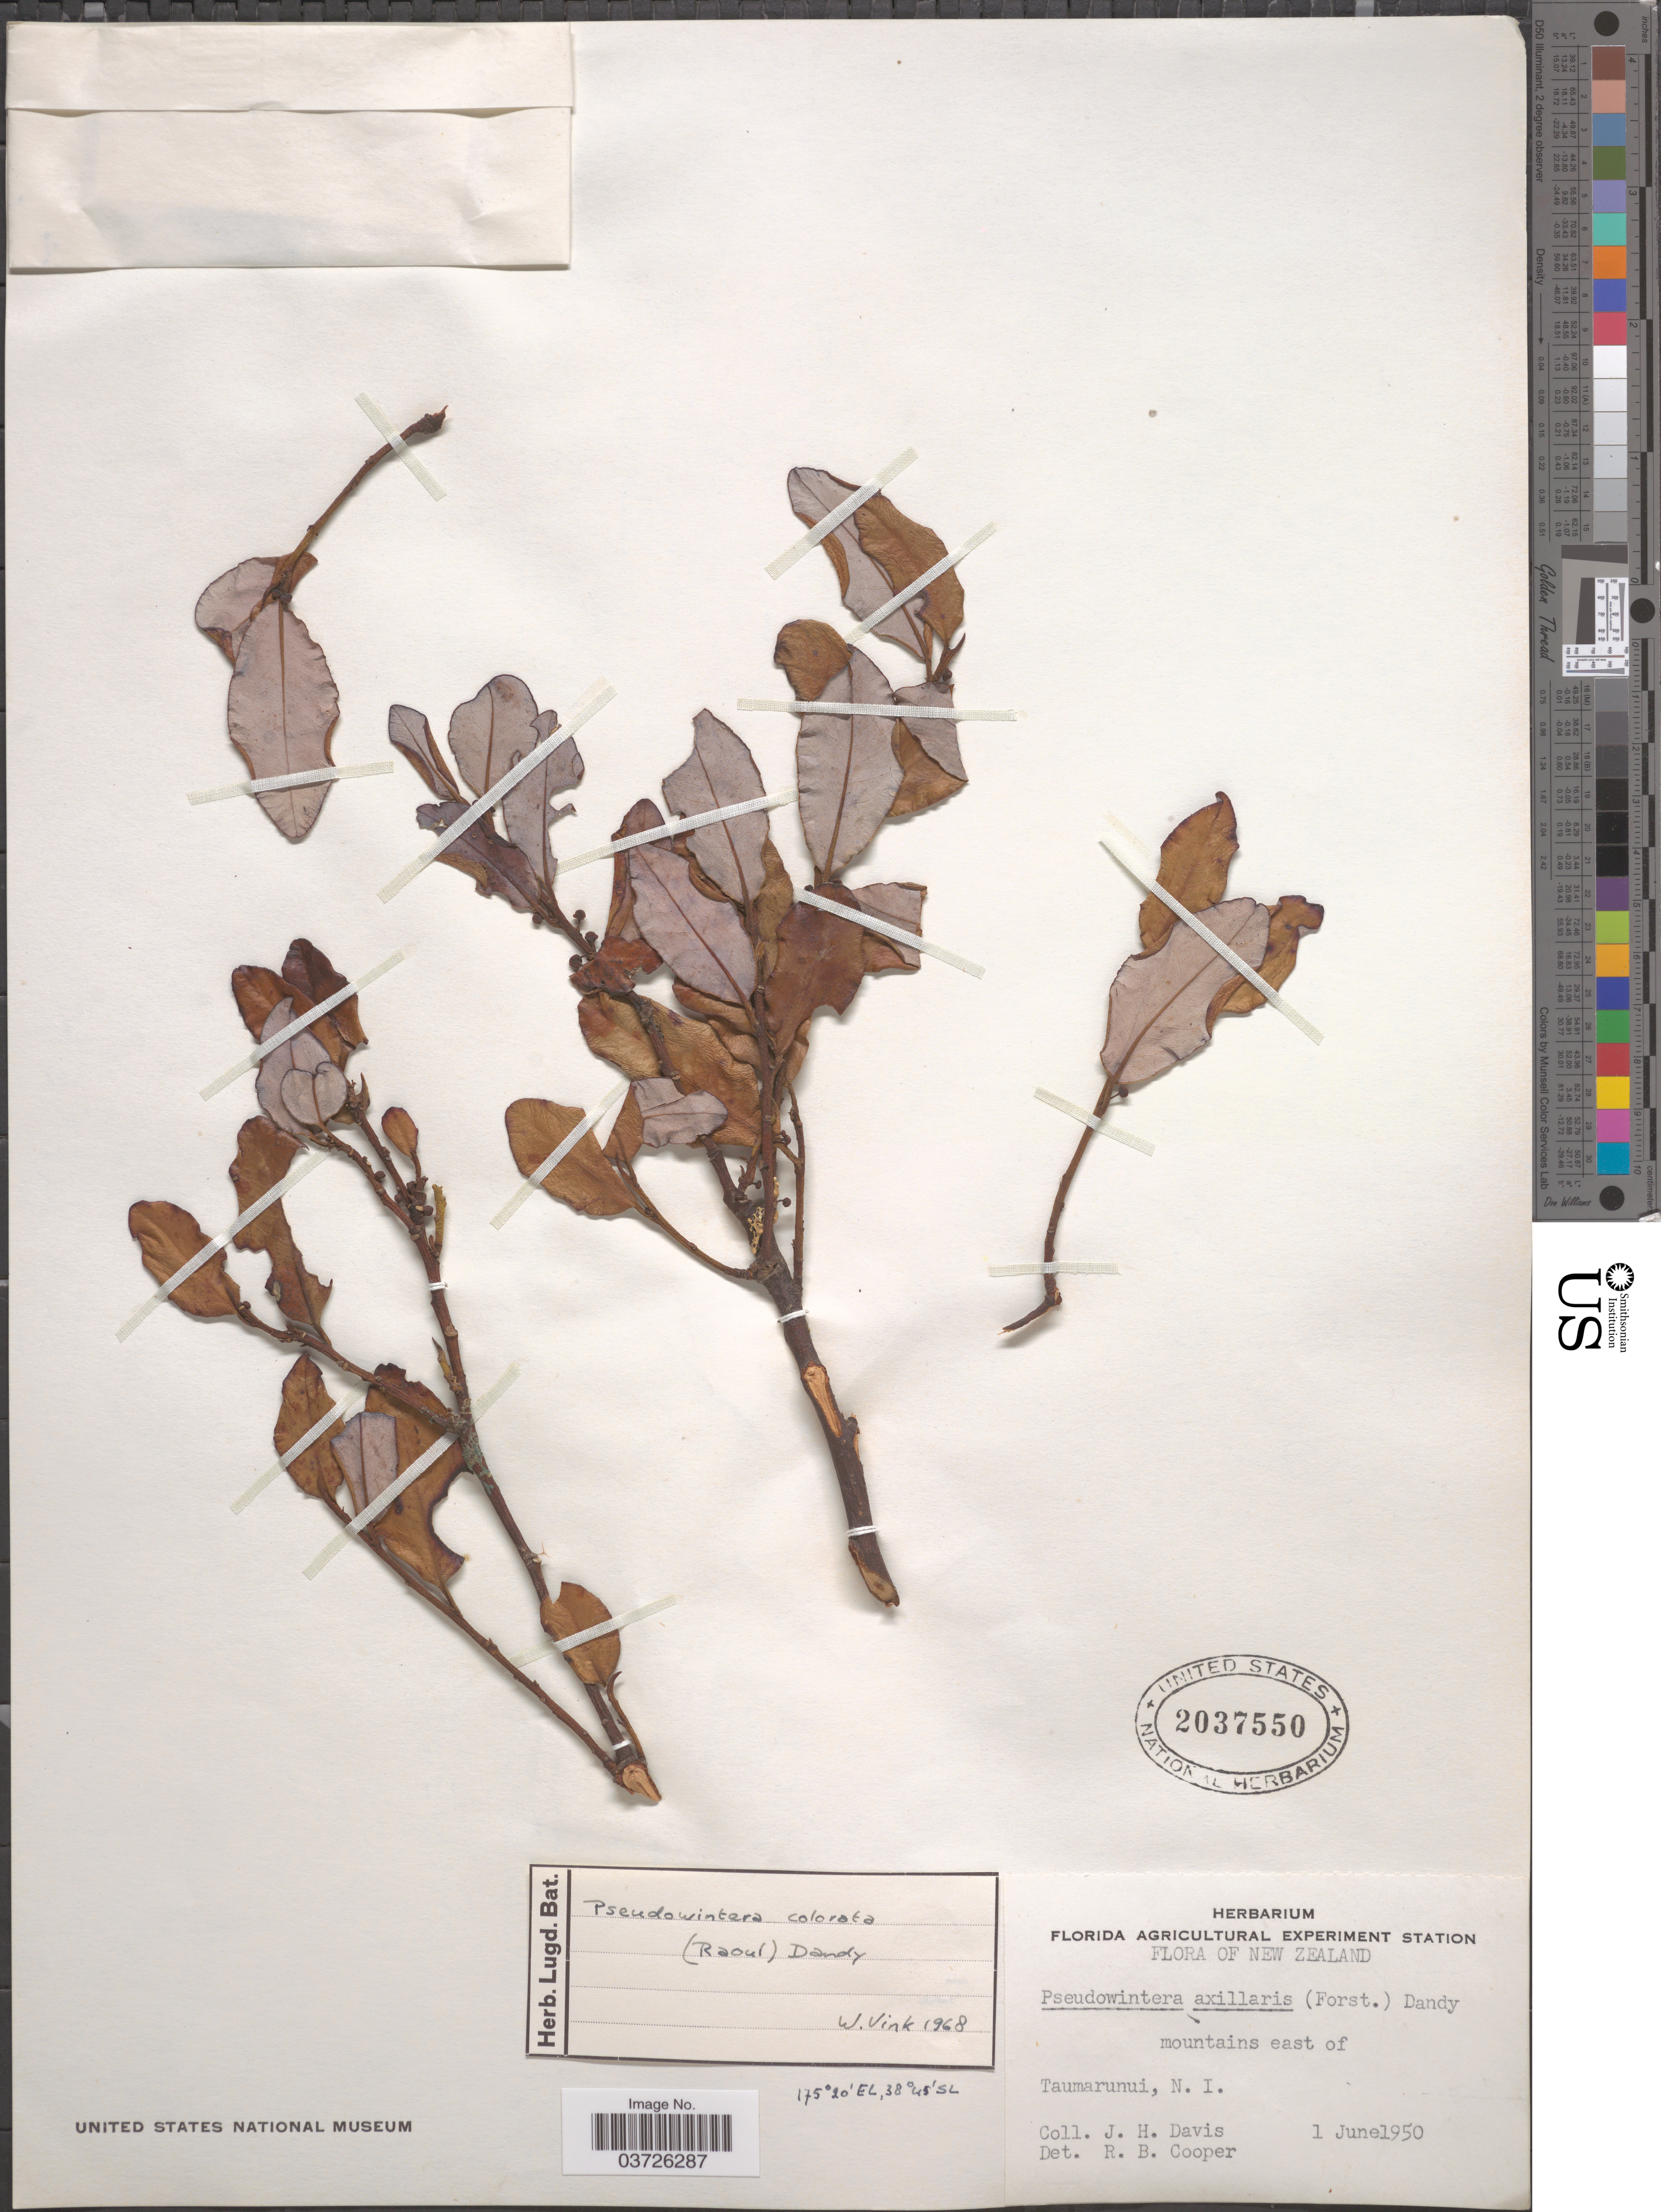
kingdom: Plantae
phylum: Tracheophyta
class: Magnoliopsida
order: Canellales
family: Winteraceae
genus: Pseudowintera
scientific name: Pseudowintera colorata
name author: (Raoul) Dandy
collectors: J. Davis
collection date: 1950-06-01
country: New Zealand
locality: Mountains east of Taumarunui, N. I.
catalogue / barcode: US 2037550